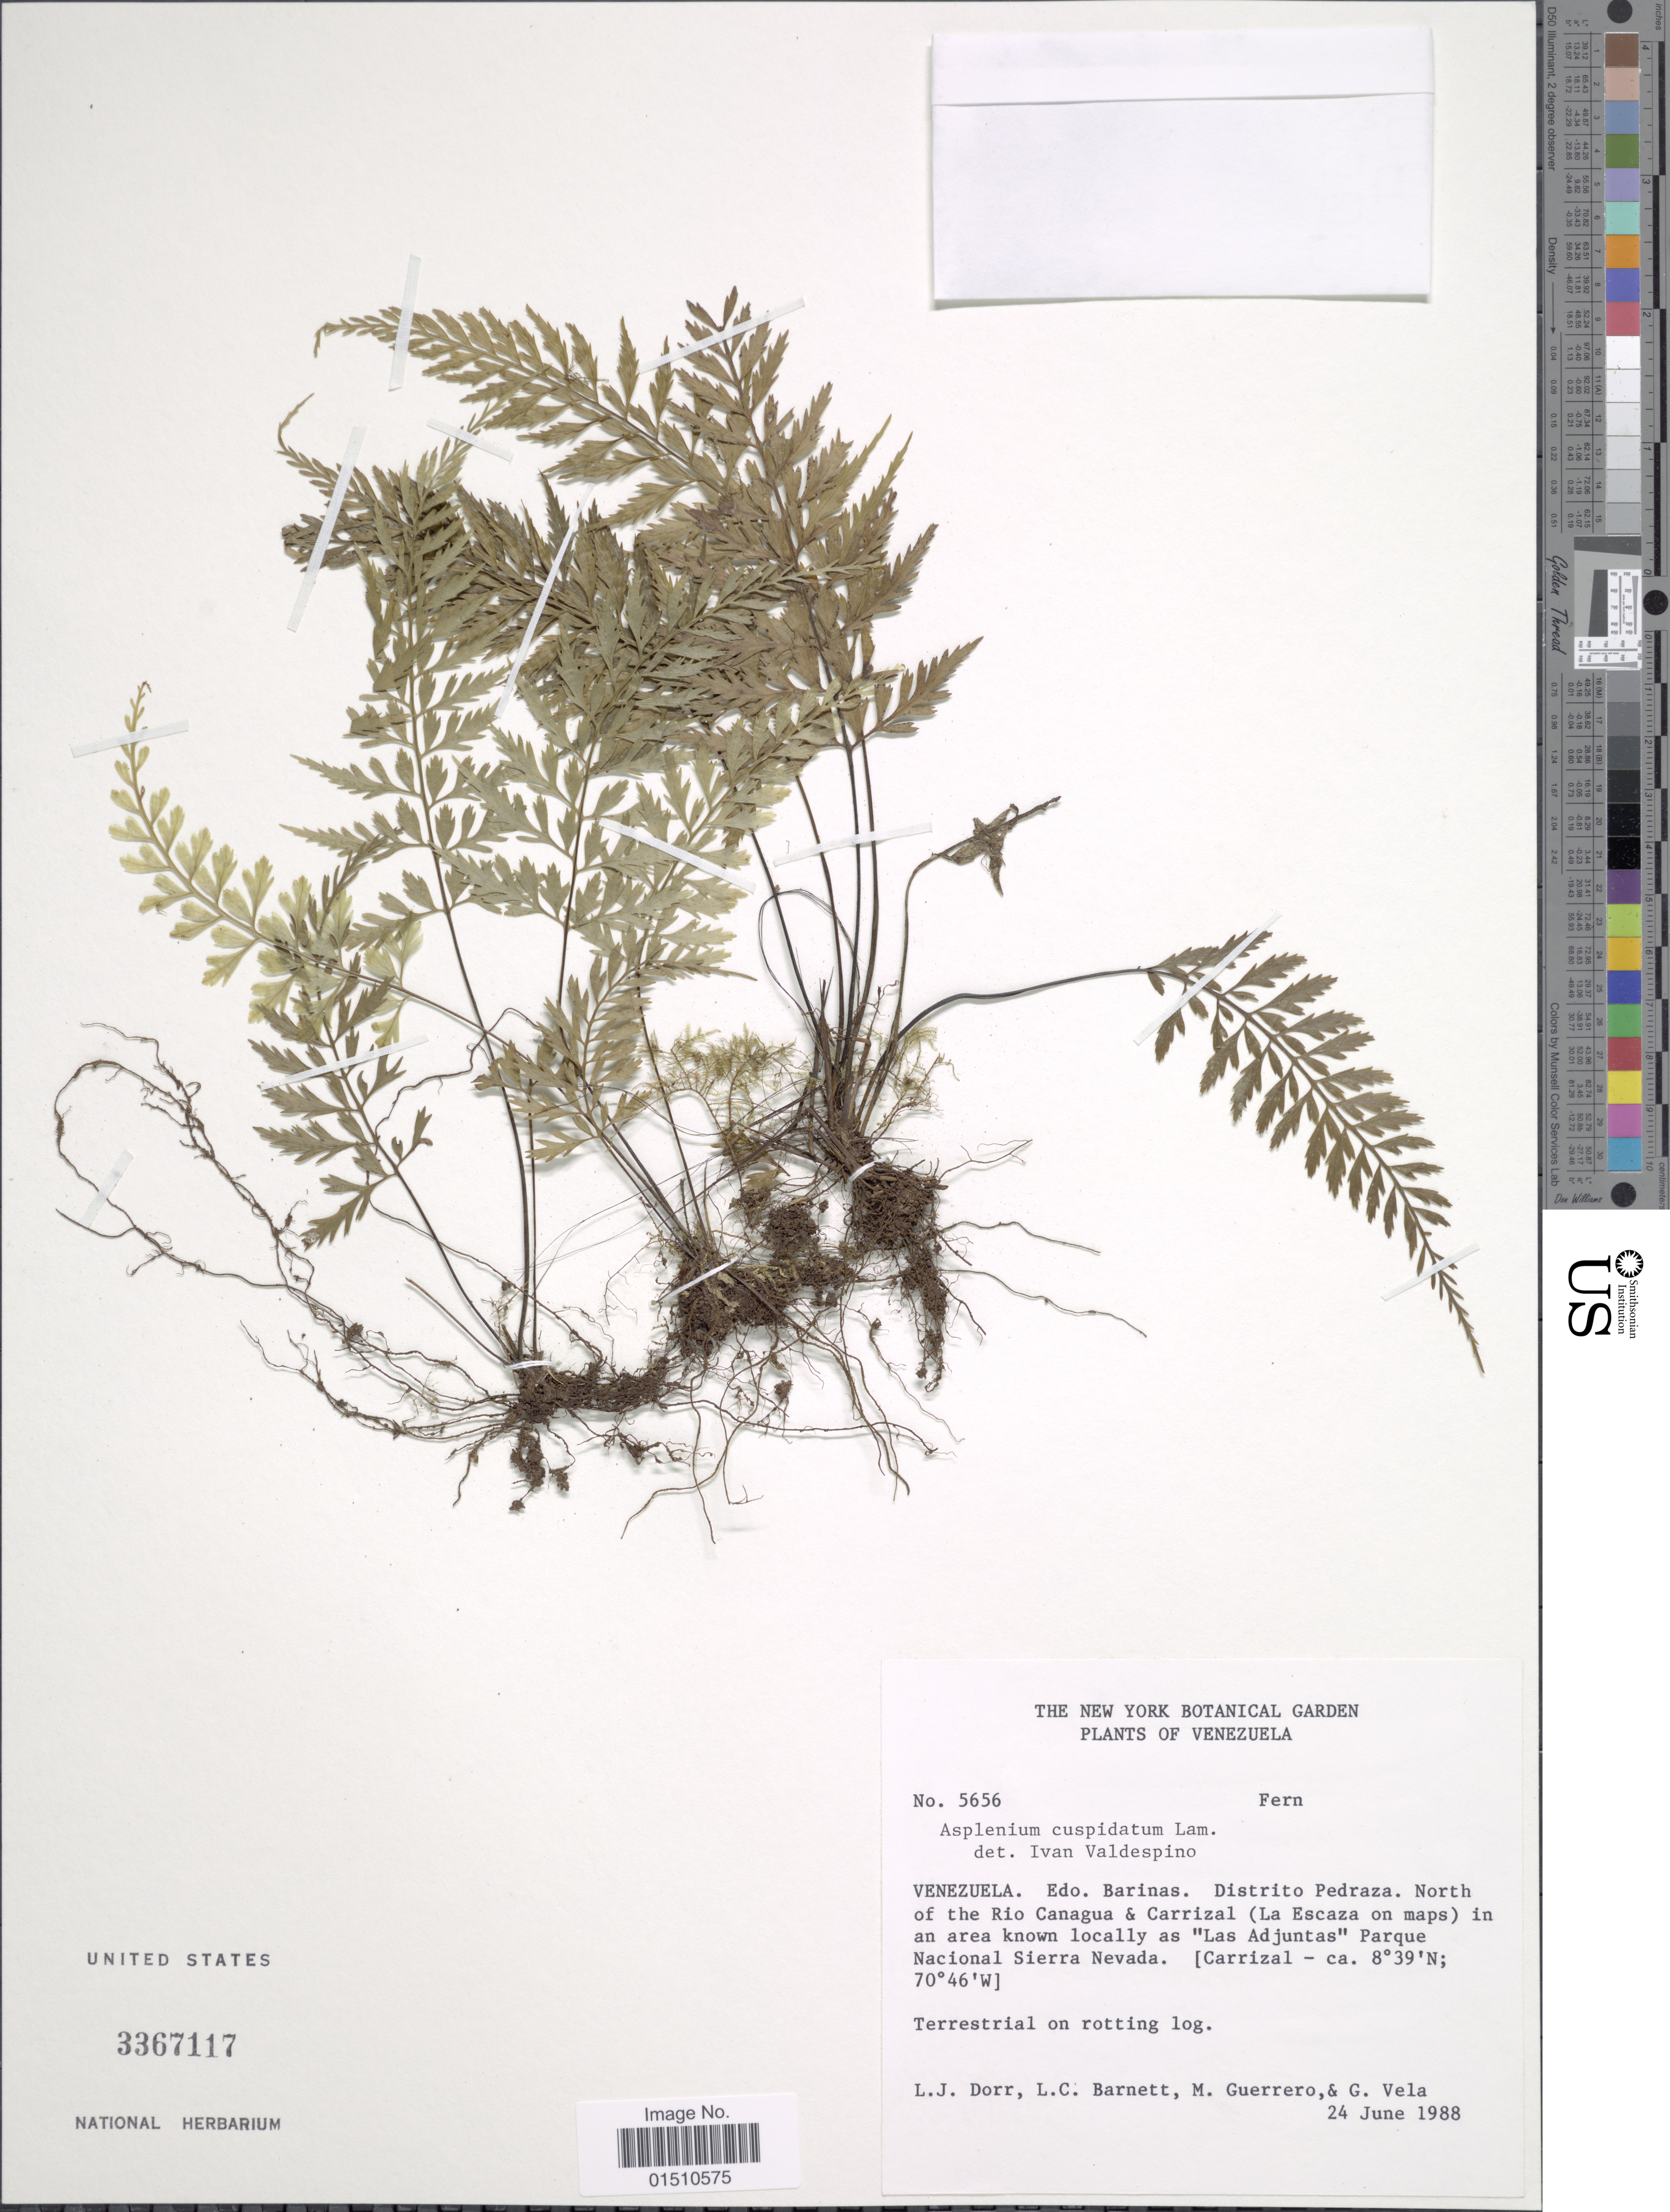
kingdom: Plantae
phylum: Tracheophyta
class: Polypodiopsida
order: Polypodiales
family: Aspleniaceae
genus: Asplenium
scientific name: Asplenium cuspidatum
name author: Lam.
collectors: L. J. Dorr, L. C. Barnett, M. Guerrero & G. Vela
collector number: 5656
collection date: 1988-06-24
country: Venezuela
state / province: Barinas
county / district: Pedraza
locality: N of Rio Canagua & Carrizal (La Escaza on maps) in an area known locally as "Las Adjuntas" Parque Nacional Sierra Nevada.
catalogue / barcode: US 3367117